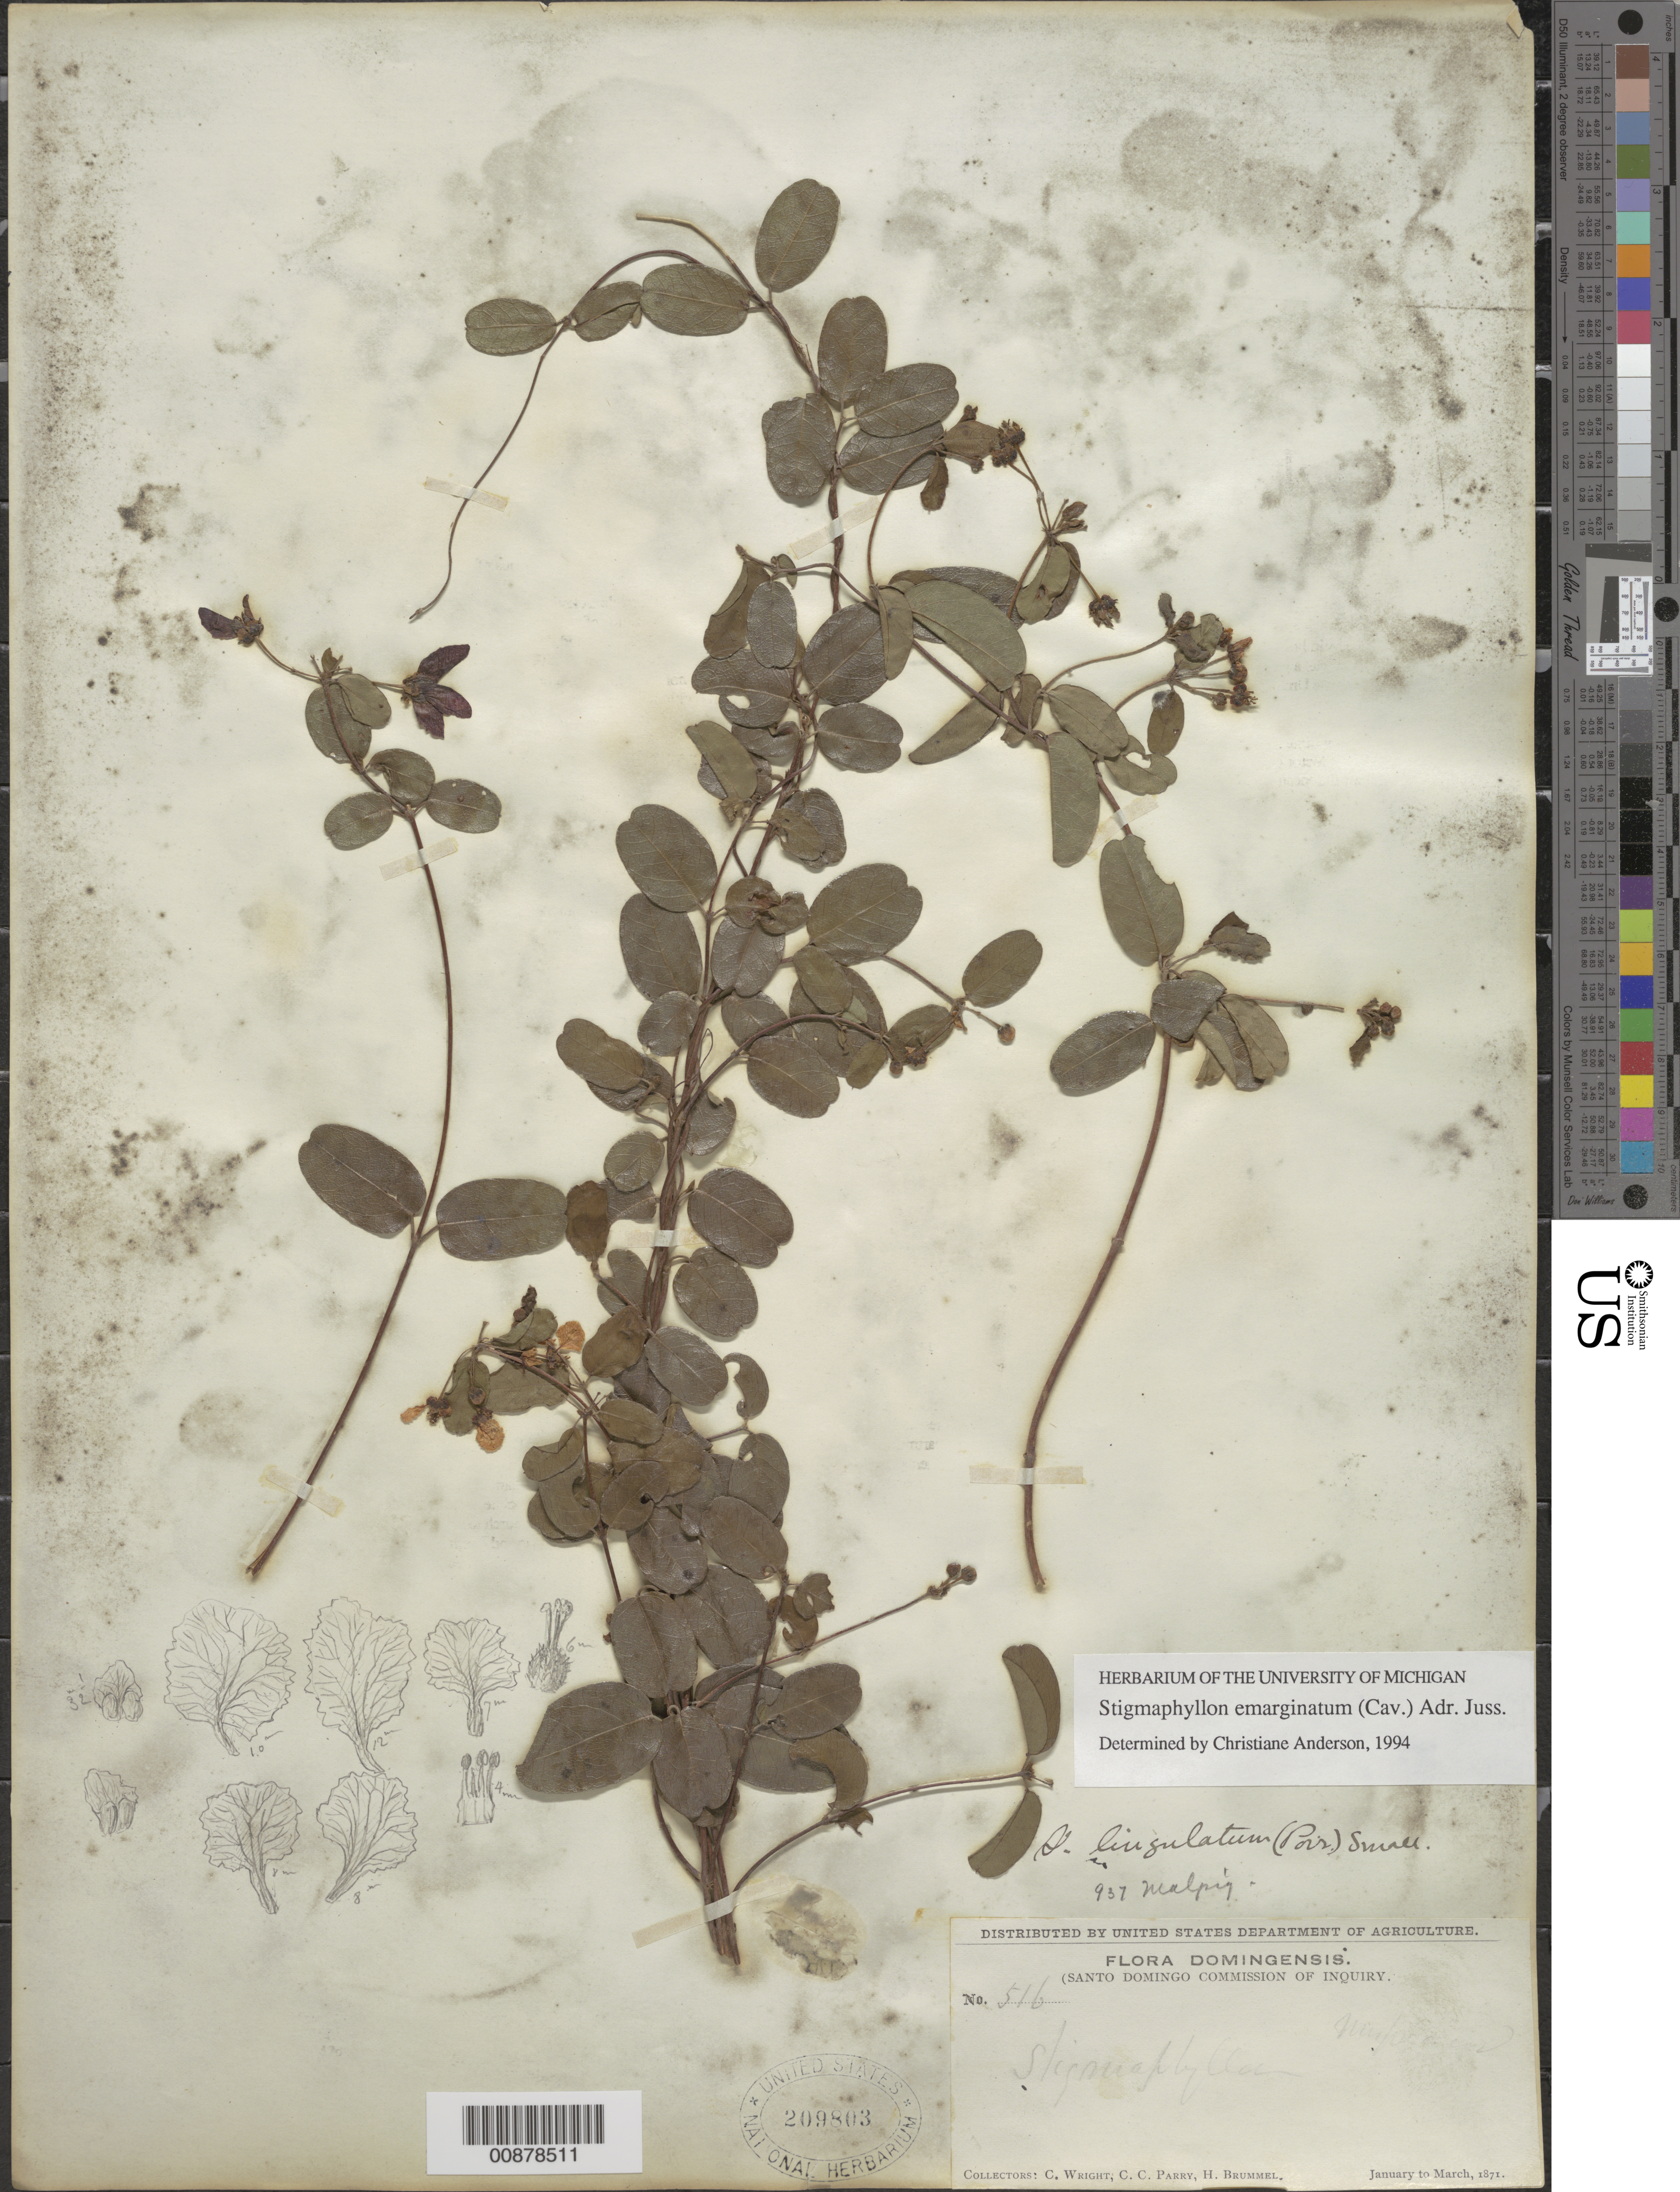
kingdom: Plantae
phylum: Tracheophyta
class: Magnoliopsida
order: Malpighiales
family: Malpighiaceae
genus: Stigmaphyllon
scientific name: Stigmaphyllon emarginatum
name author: (Cav.) A. Juss.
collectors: C. Wright, C. C. Parry & H. Brummel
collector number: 516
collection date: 1871-01/1871-03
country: Dominican Republic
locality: Domingensis.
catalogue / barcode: US 209803